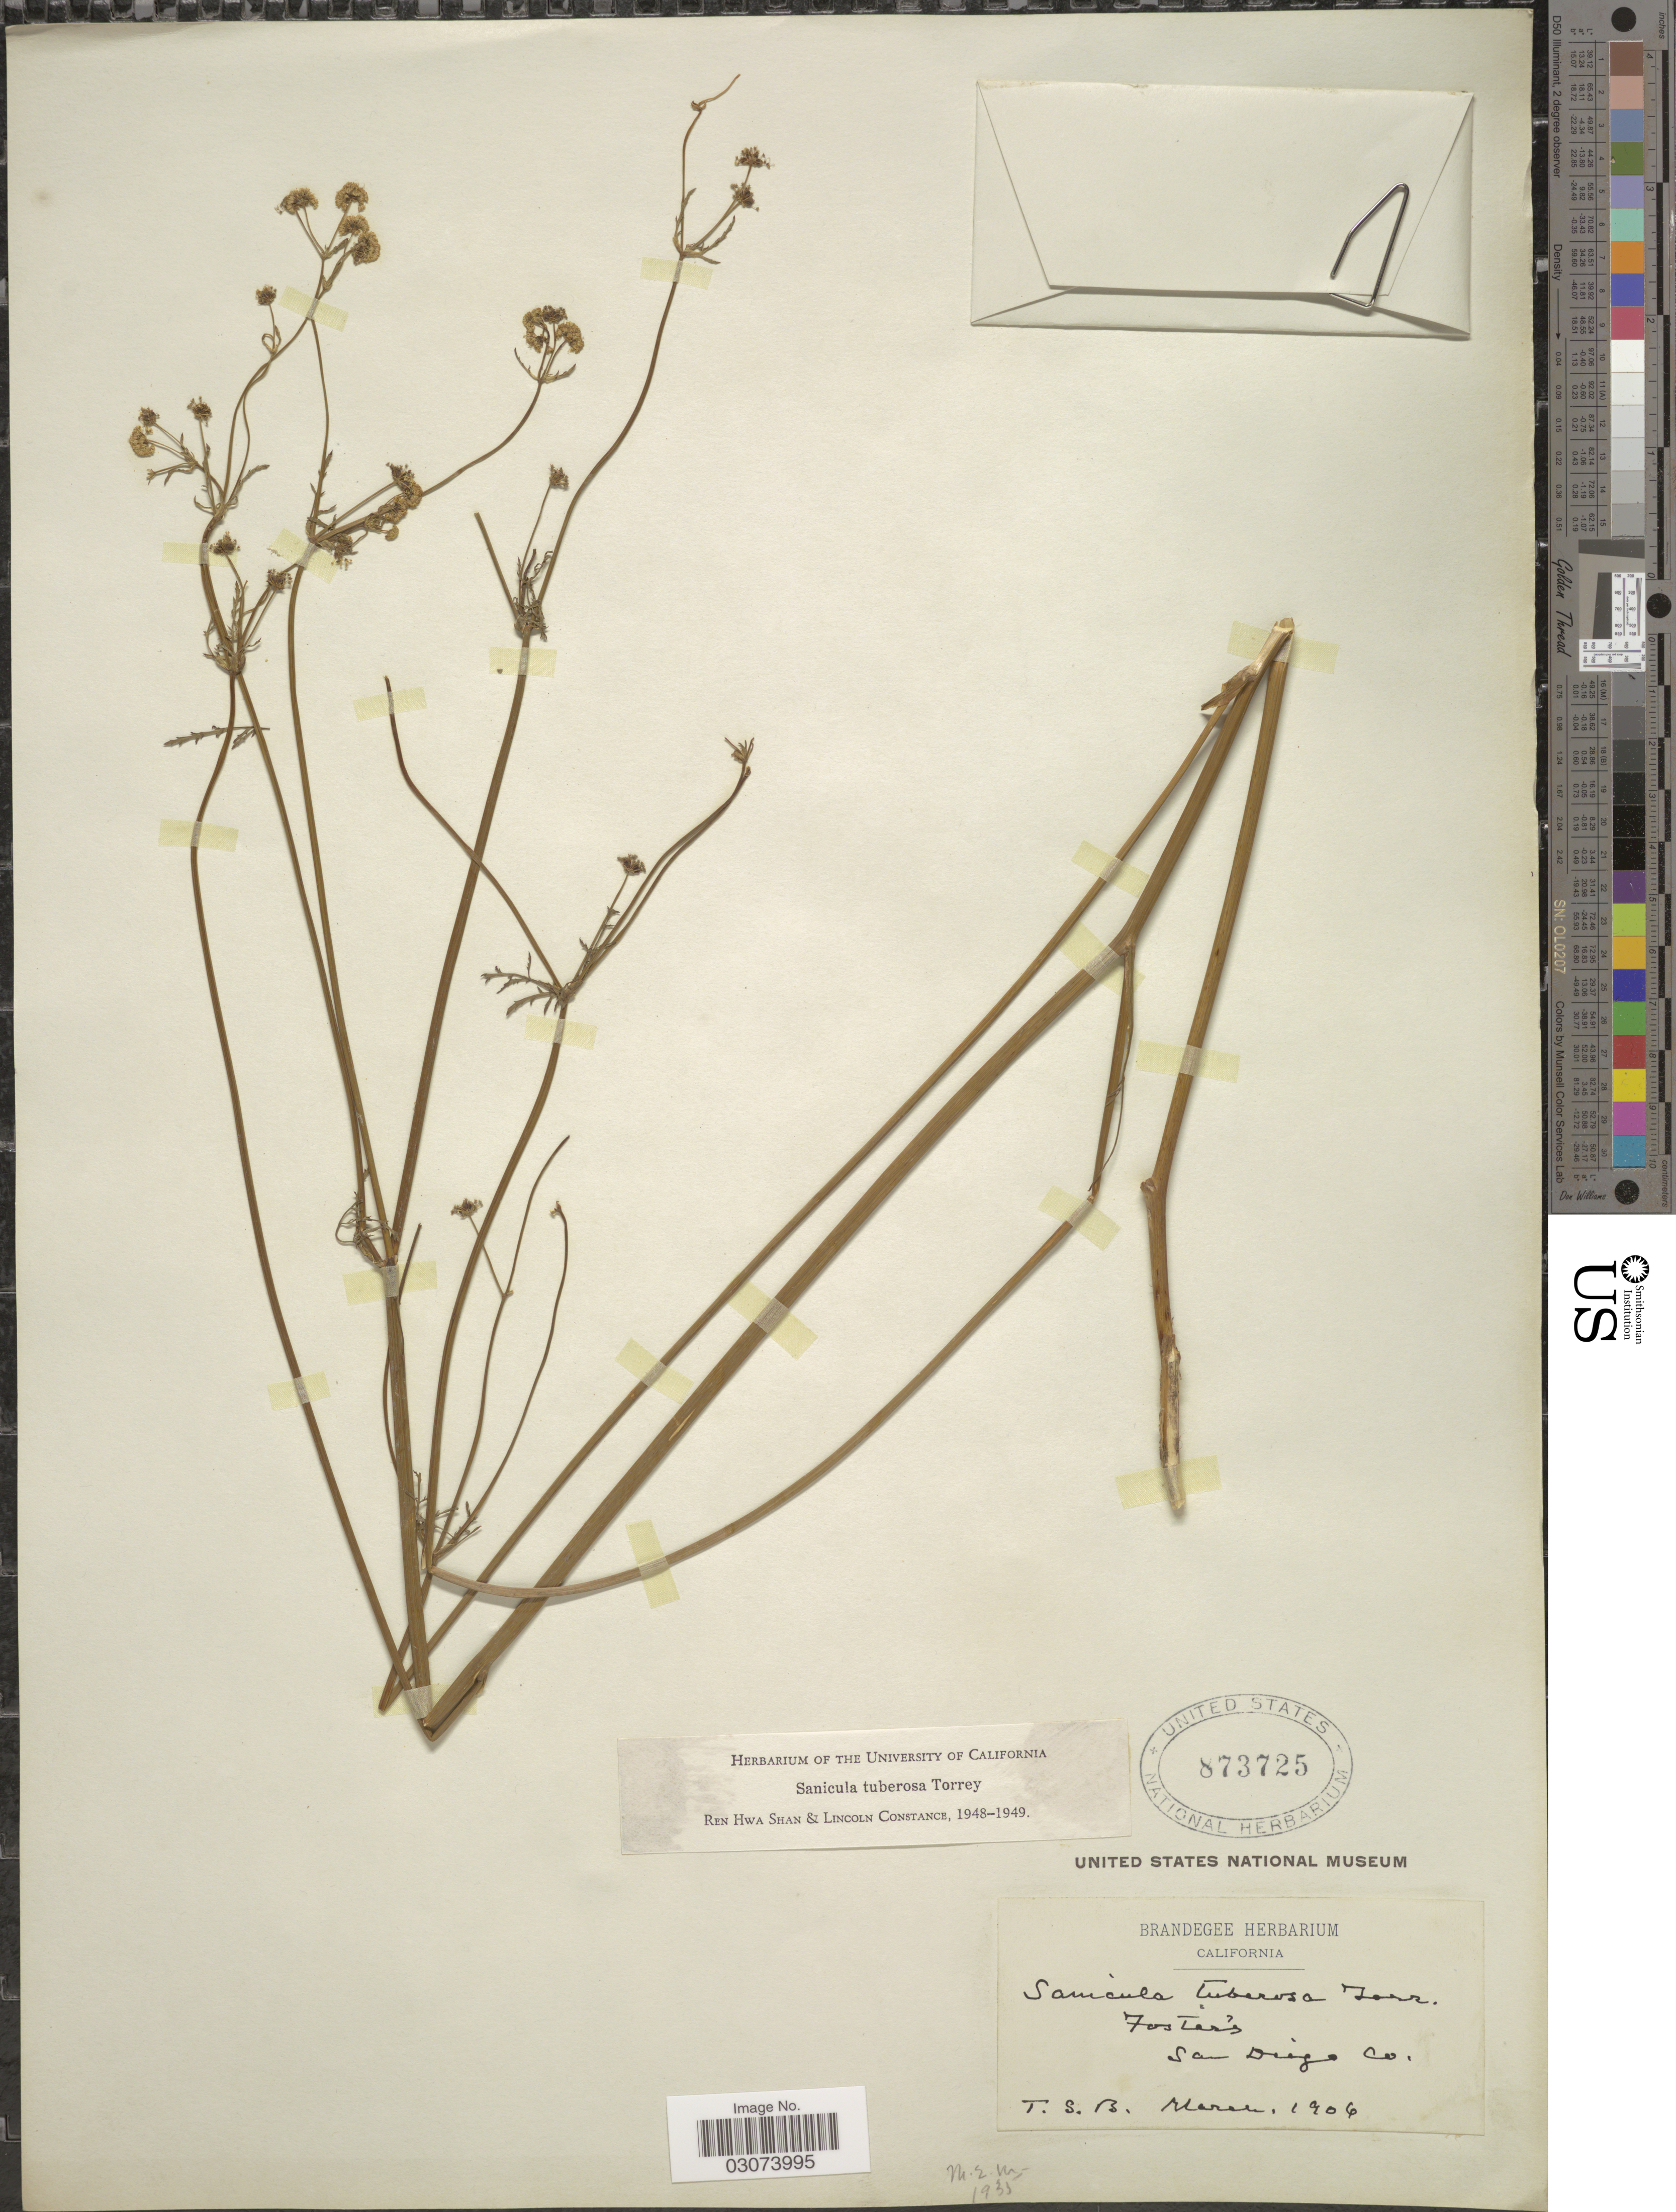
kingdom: Plantae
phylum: Tracheophyta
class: Magnoliopsida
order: Apiales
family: Apiaceae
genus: Sanicula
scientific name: Sanicula tuberosa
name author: Torr.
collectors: T. S. B.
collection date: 1906-03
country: United States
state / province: California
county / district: San Diego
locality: San Diego Co.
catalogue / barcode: US 873725